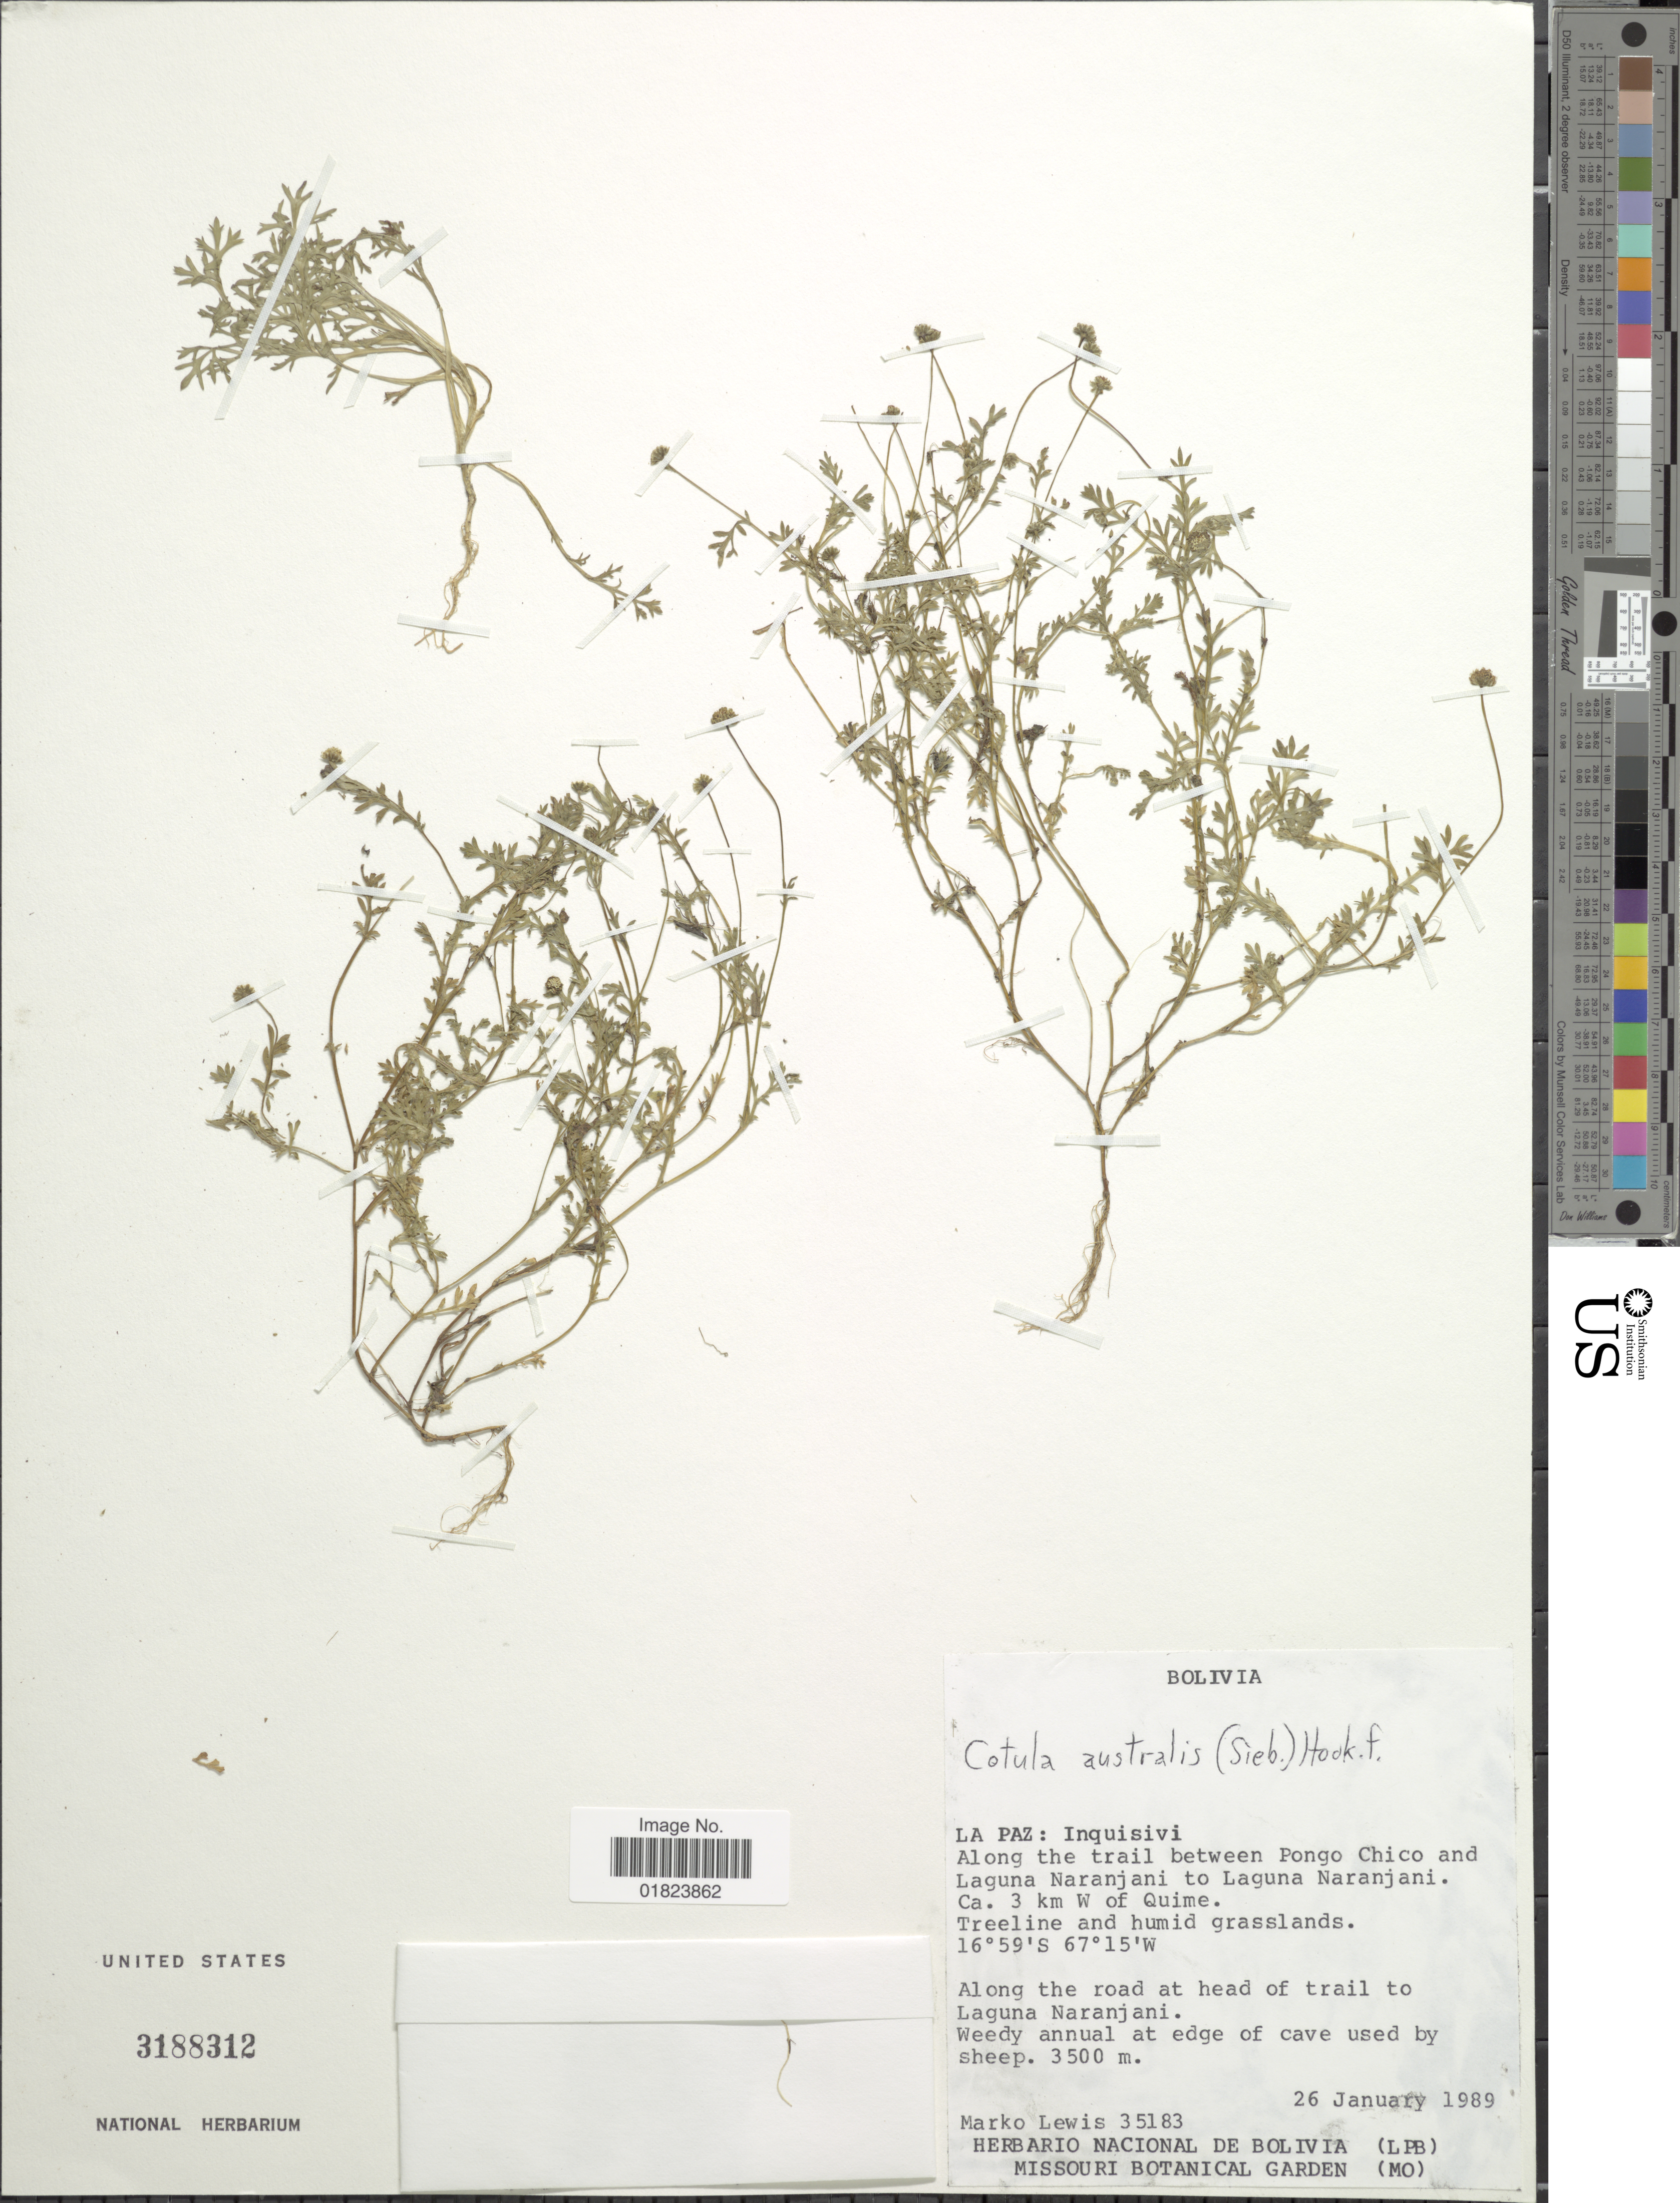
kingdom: Plantae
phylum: Tracheophyta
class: Magnoliopsida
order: Asterales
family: Asteraceae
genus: Cotula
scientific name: Cotula australis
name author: (Sieber ex Spreng.) Hook. f.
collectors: M. A. Lewis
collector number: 35183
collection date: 1989-01-26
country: Bolivia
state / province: La Paz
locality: Inquisivi, along the trail between Pongo Chico and Laguna Naranjani to Laguna Naranjani, ca. 3km W of Quime, along the road at head of trail to Laguna Naranjani.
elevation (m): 3500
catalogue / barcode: US 3188312